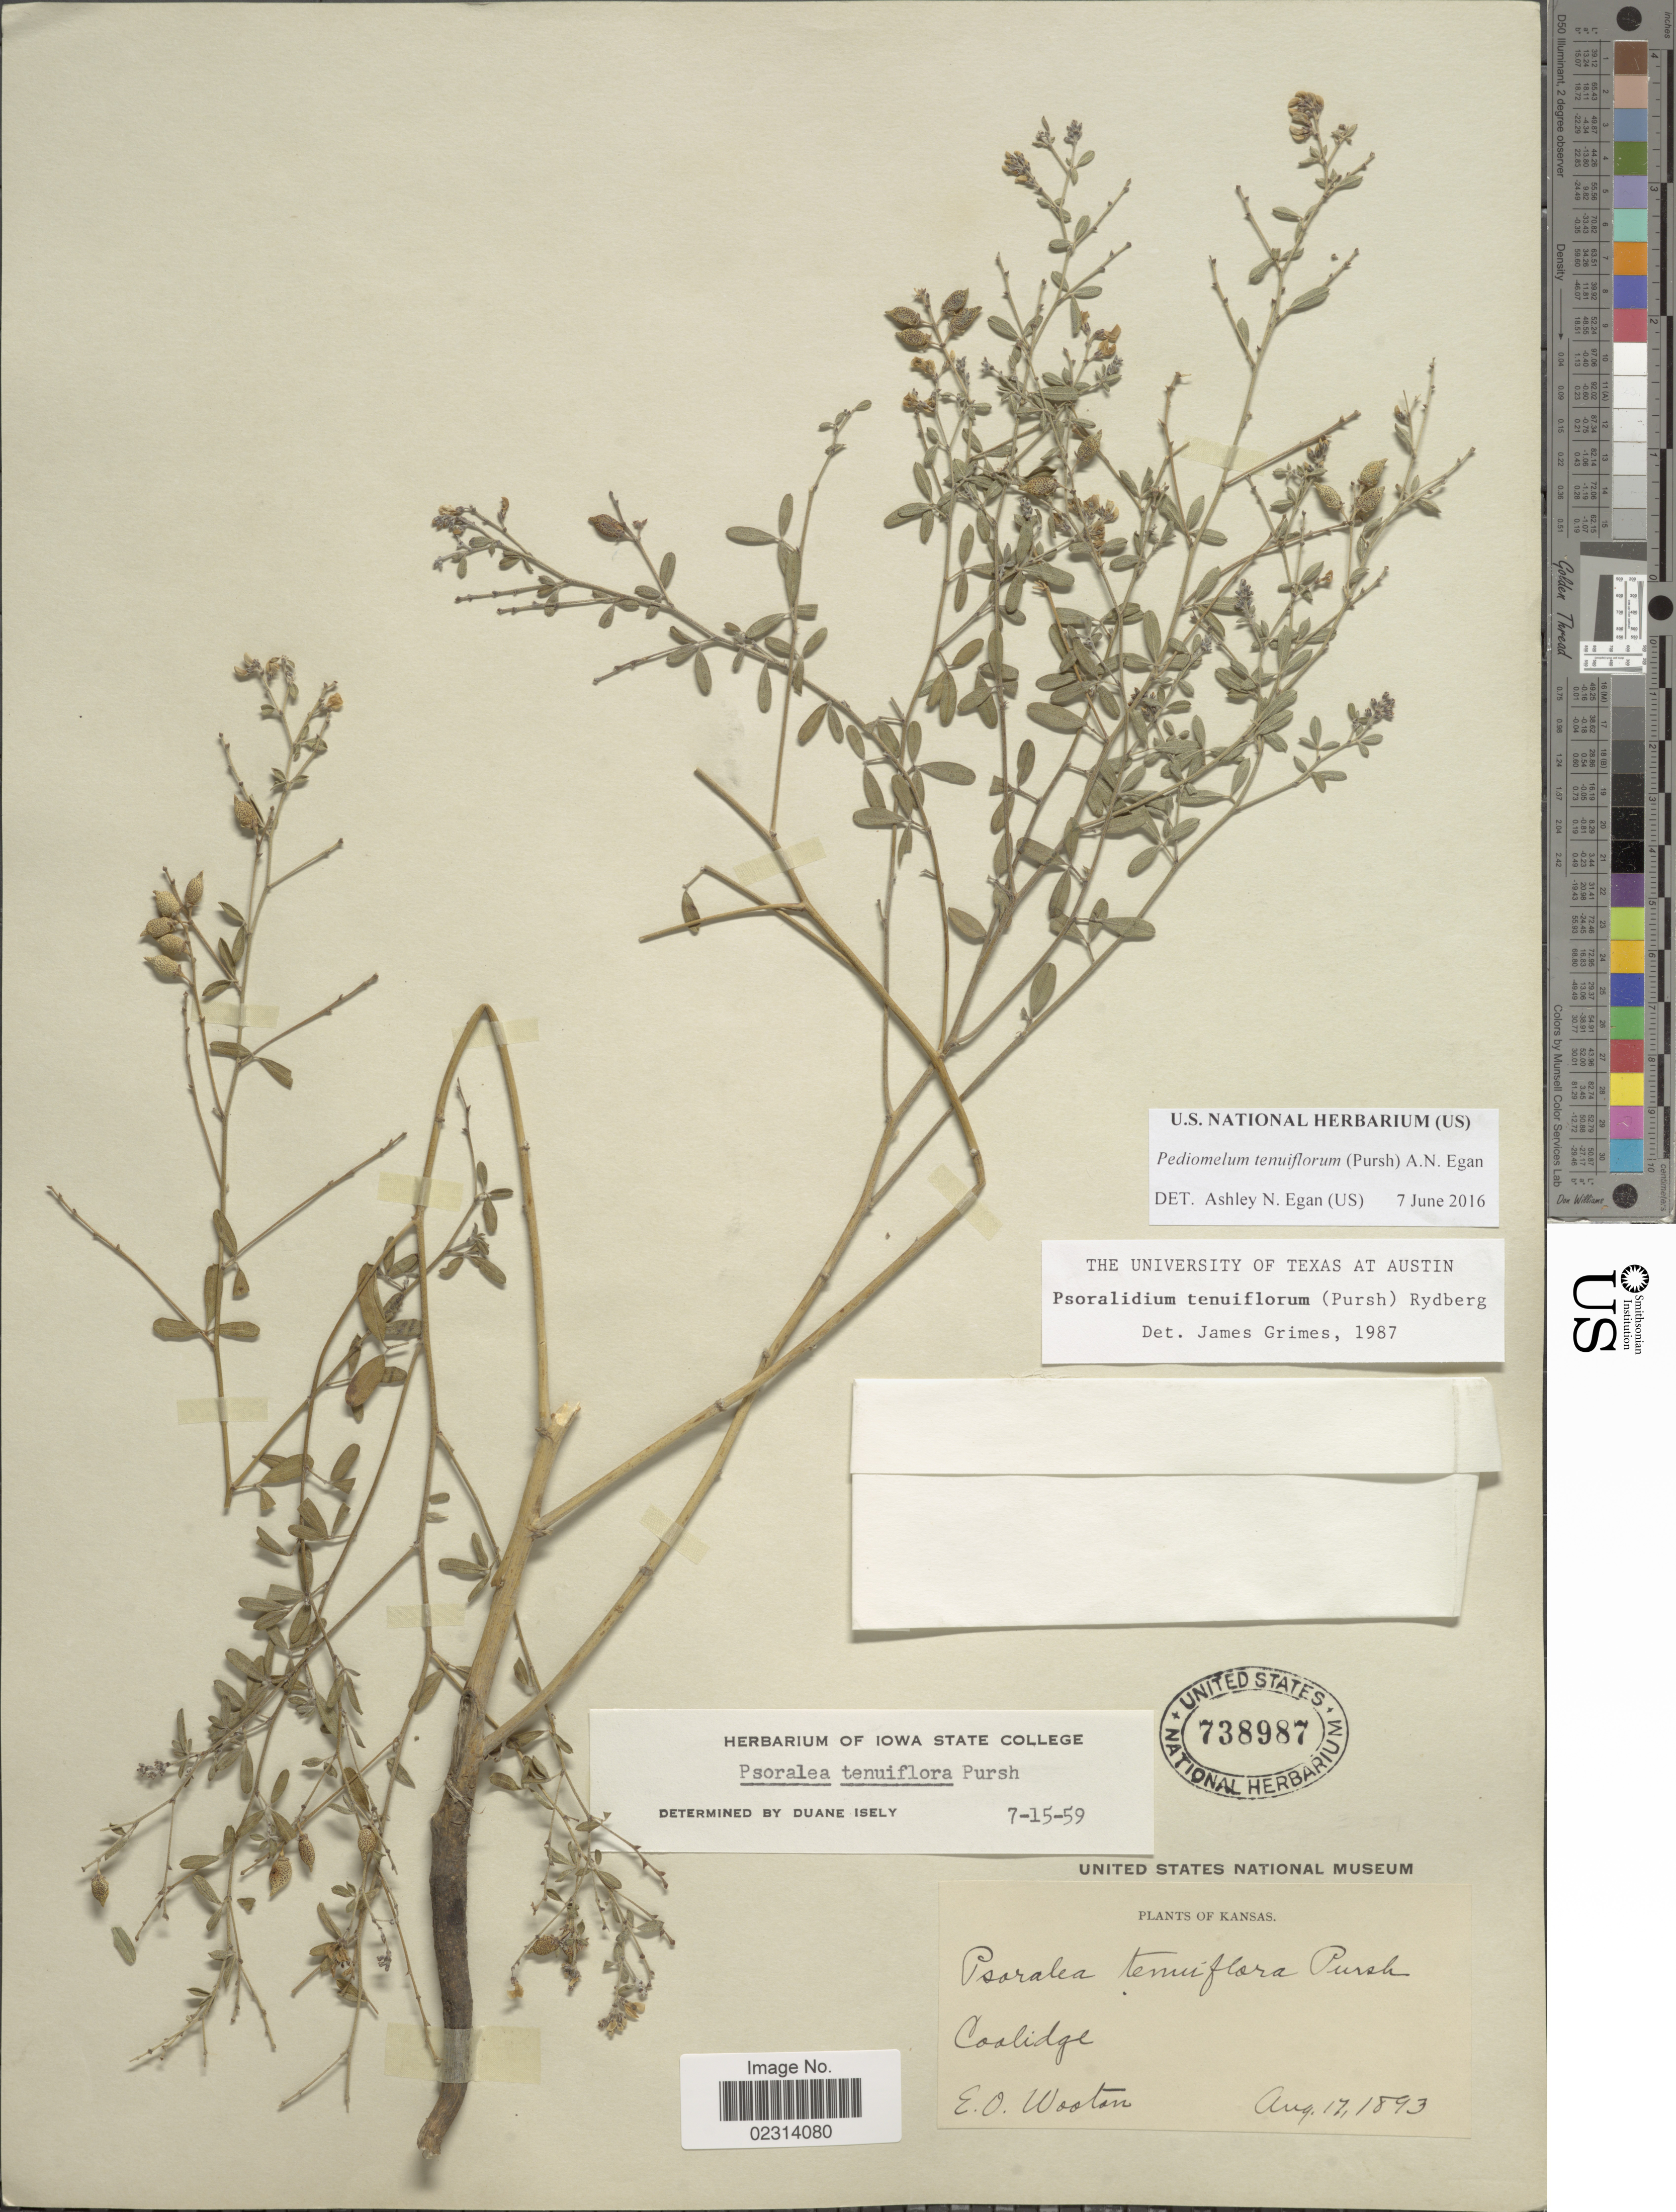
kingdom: Plantae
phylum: Tracheophyta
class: Magnoliopsida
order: Fabales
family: Fabaceae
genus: Psoralidium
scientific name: Psoralidium tenuiflorum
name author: (Pursh) Rydb.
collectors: E. O. Wooton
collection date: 1893-08-17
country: United States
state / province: Kansas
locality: Coolidge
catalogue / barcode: US 738987